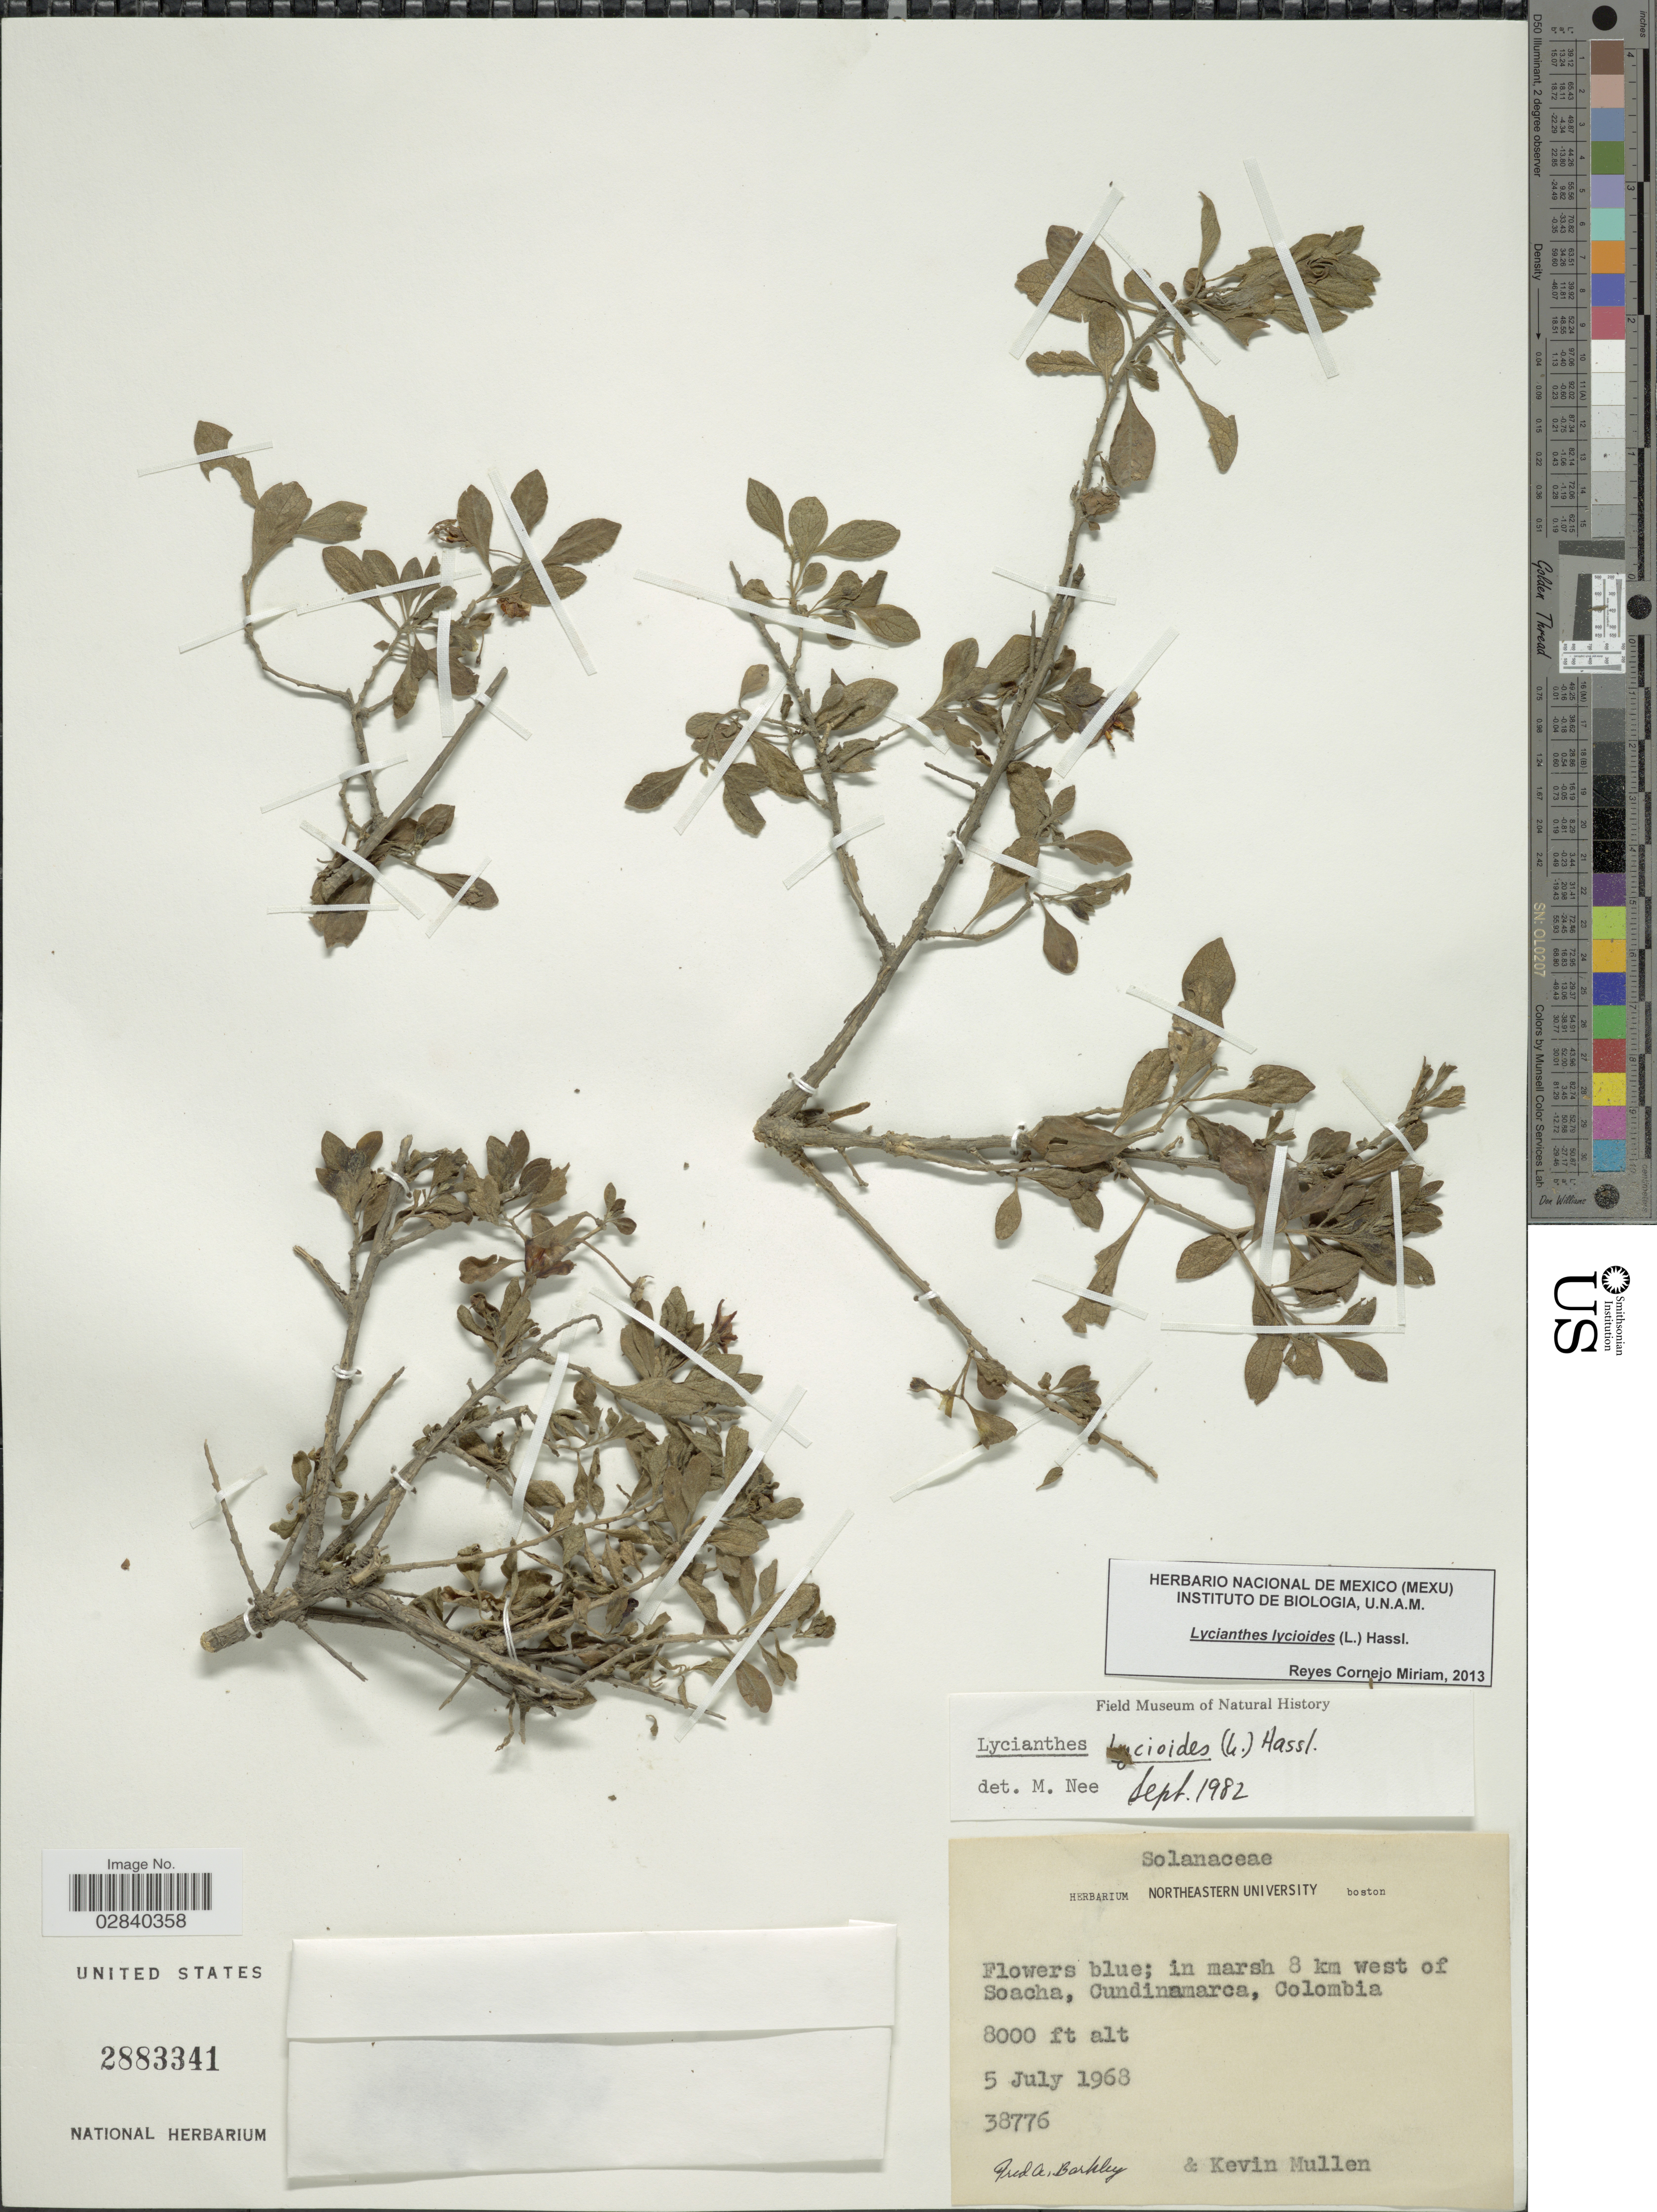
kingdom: Plantae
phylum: Tracheophyta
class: Magnoliopsida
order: Solanales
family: Solanaceae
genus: Lycianthes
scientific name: Lycianthes lycioides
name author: (L.) Hassl.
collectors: F. A. Barkley & K. Mullen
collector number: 38776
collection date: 1968-07-05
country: Colombia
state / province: Cundinamarca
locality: In marsh 8 km west of Soacha.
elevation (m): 2438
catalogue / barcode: US 2883341